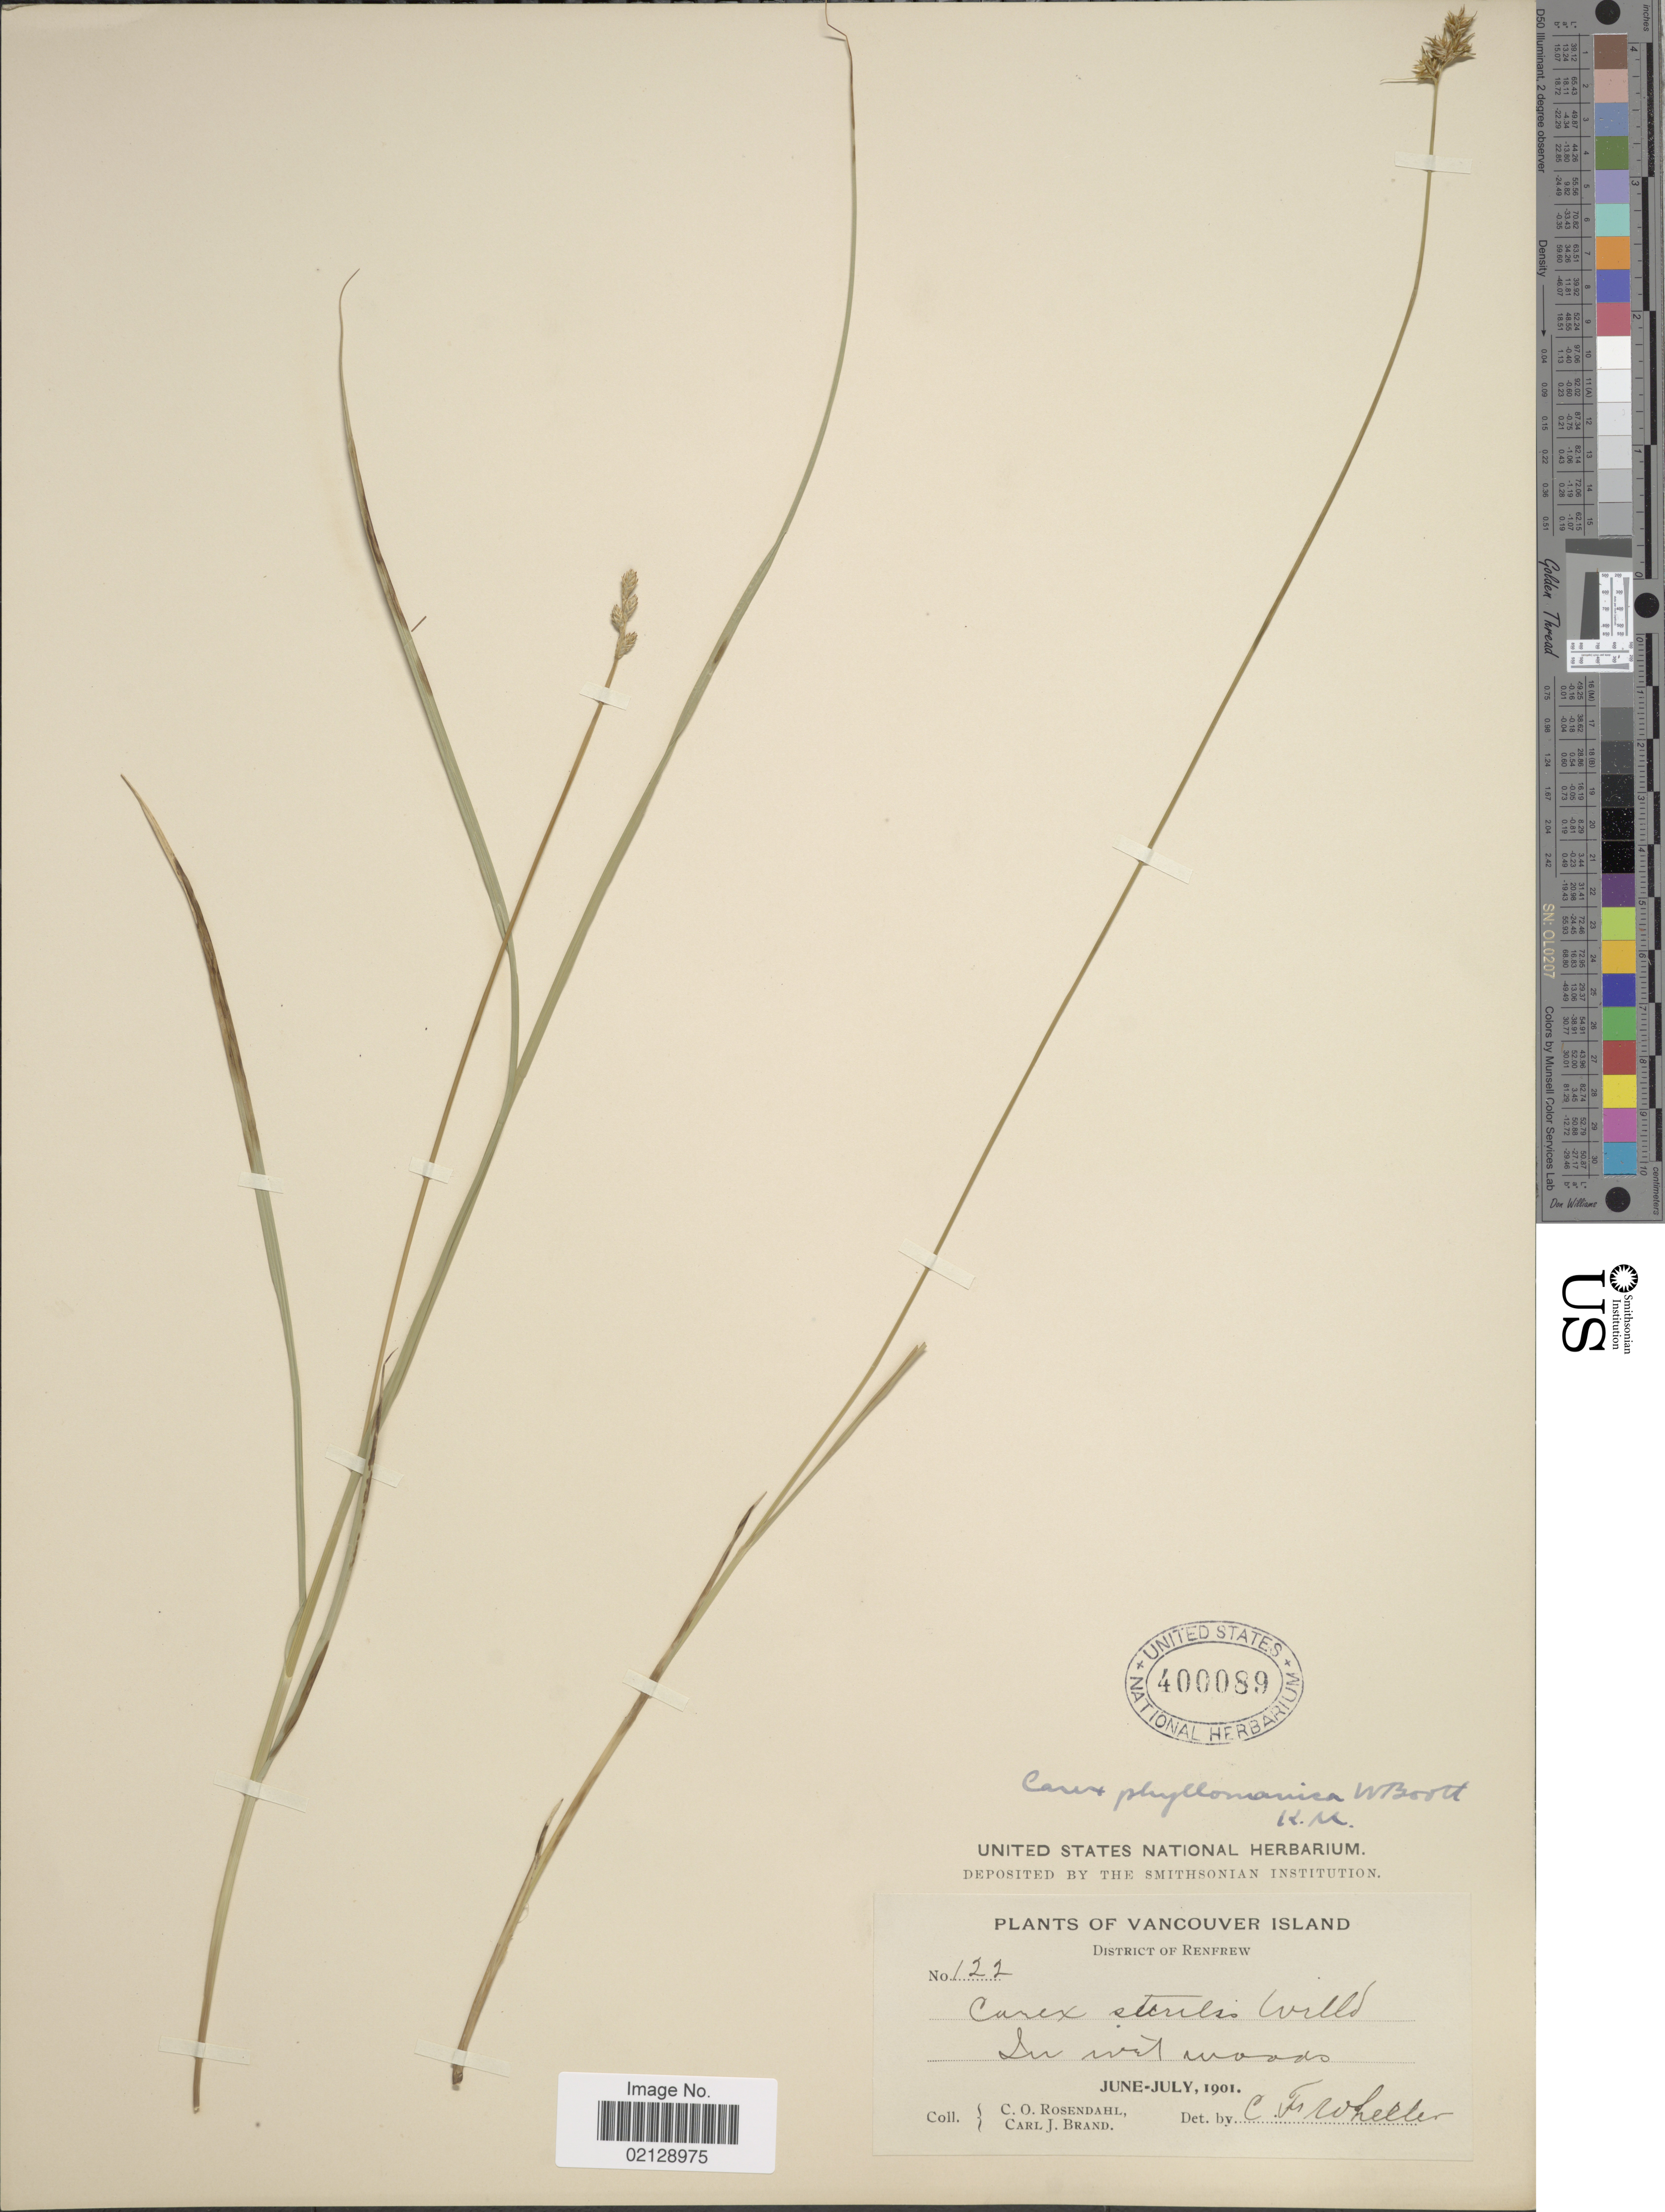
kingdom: Plantae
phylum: Tracheophyta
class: Liliopsida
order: Poales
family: Cyperaceae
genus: Carex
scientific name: Carex echinata subsp. phyllomanica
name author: (W. Boott) Reznicek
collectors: C. O. Rosendahl & C. J. Brand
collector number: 122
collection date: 1901-06/1901-07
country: Canada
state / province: British Columbia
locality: Vancouver Island, District of Renfrew, In wet woods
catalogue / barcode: US 400089